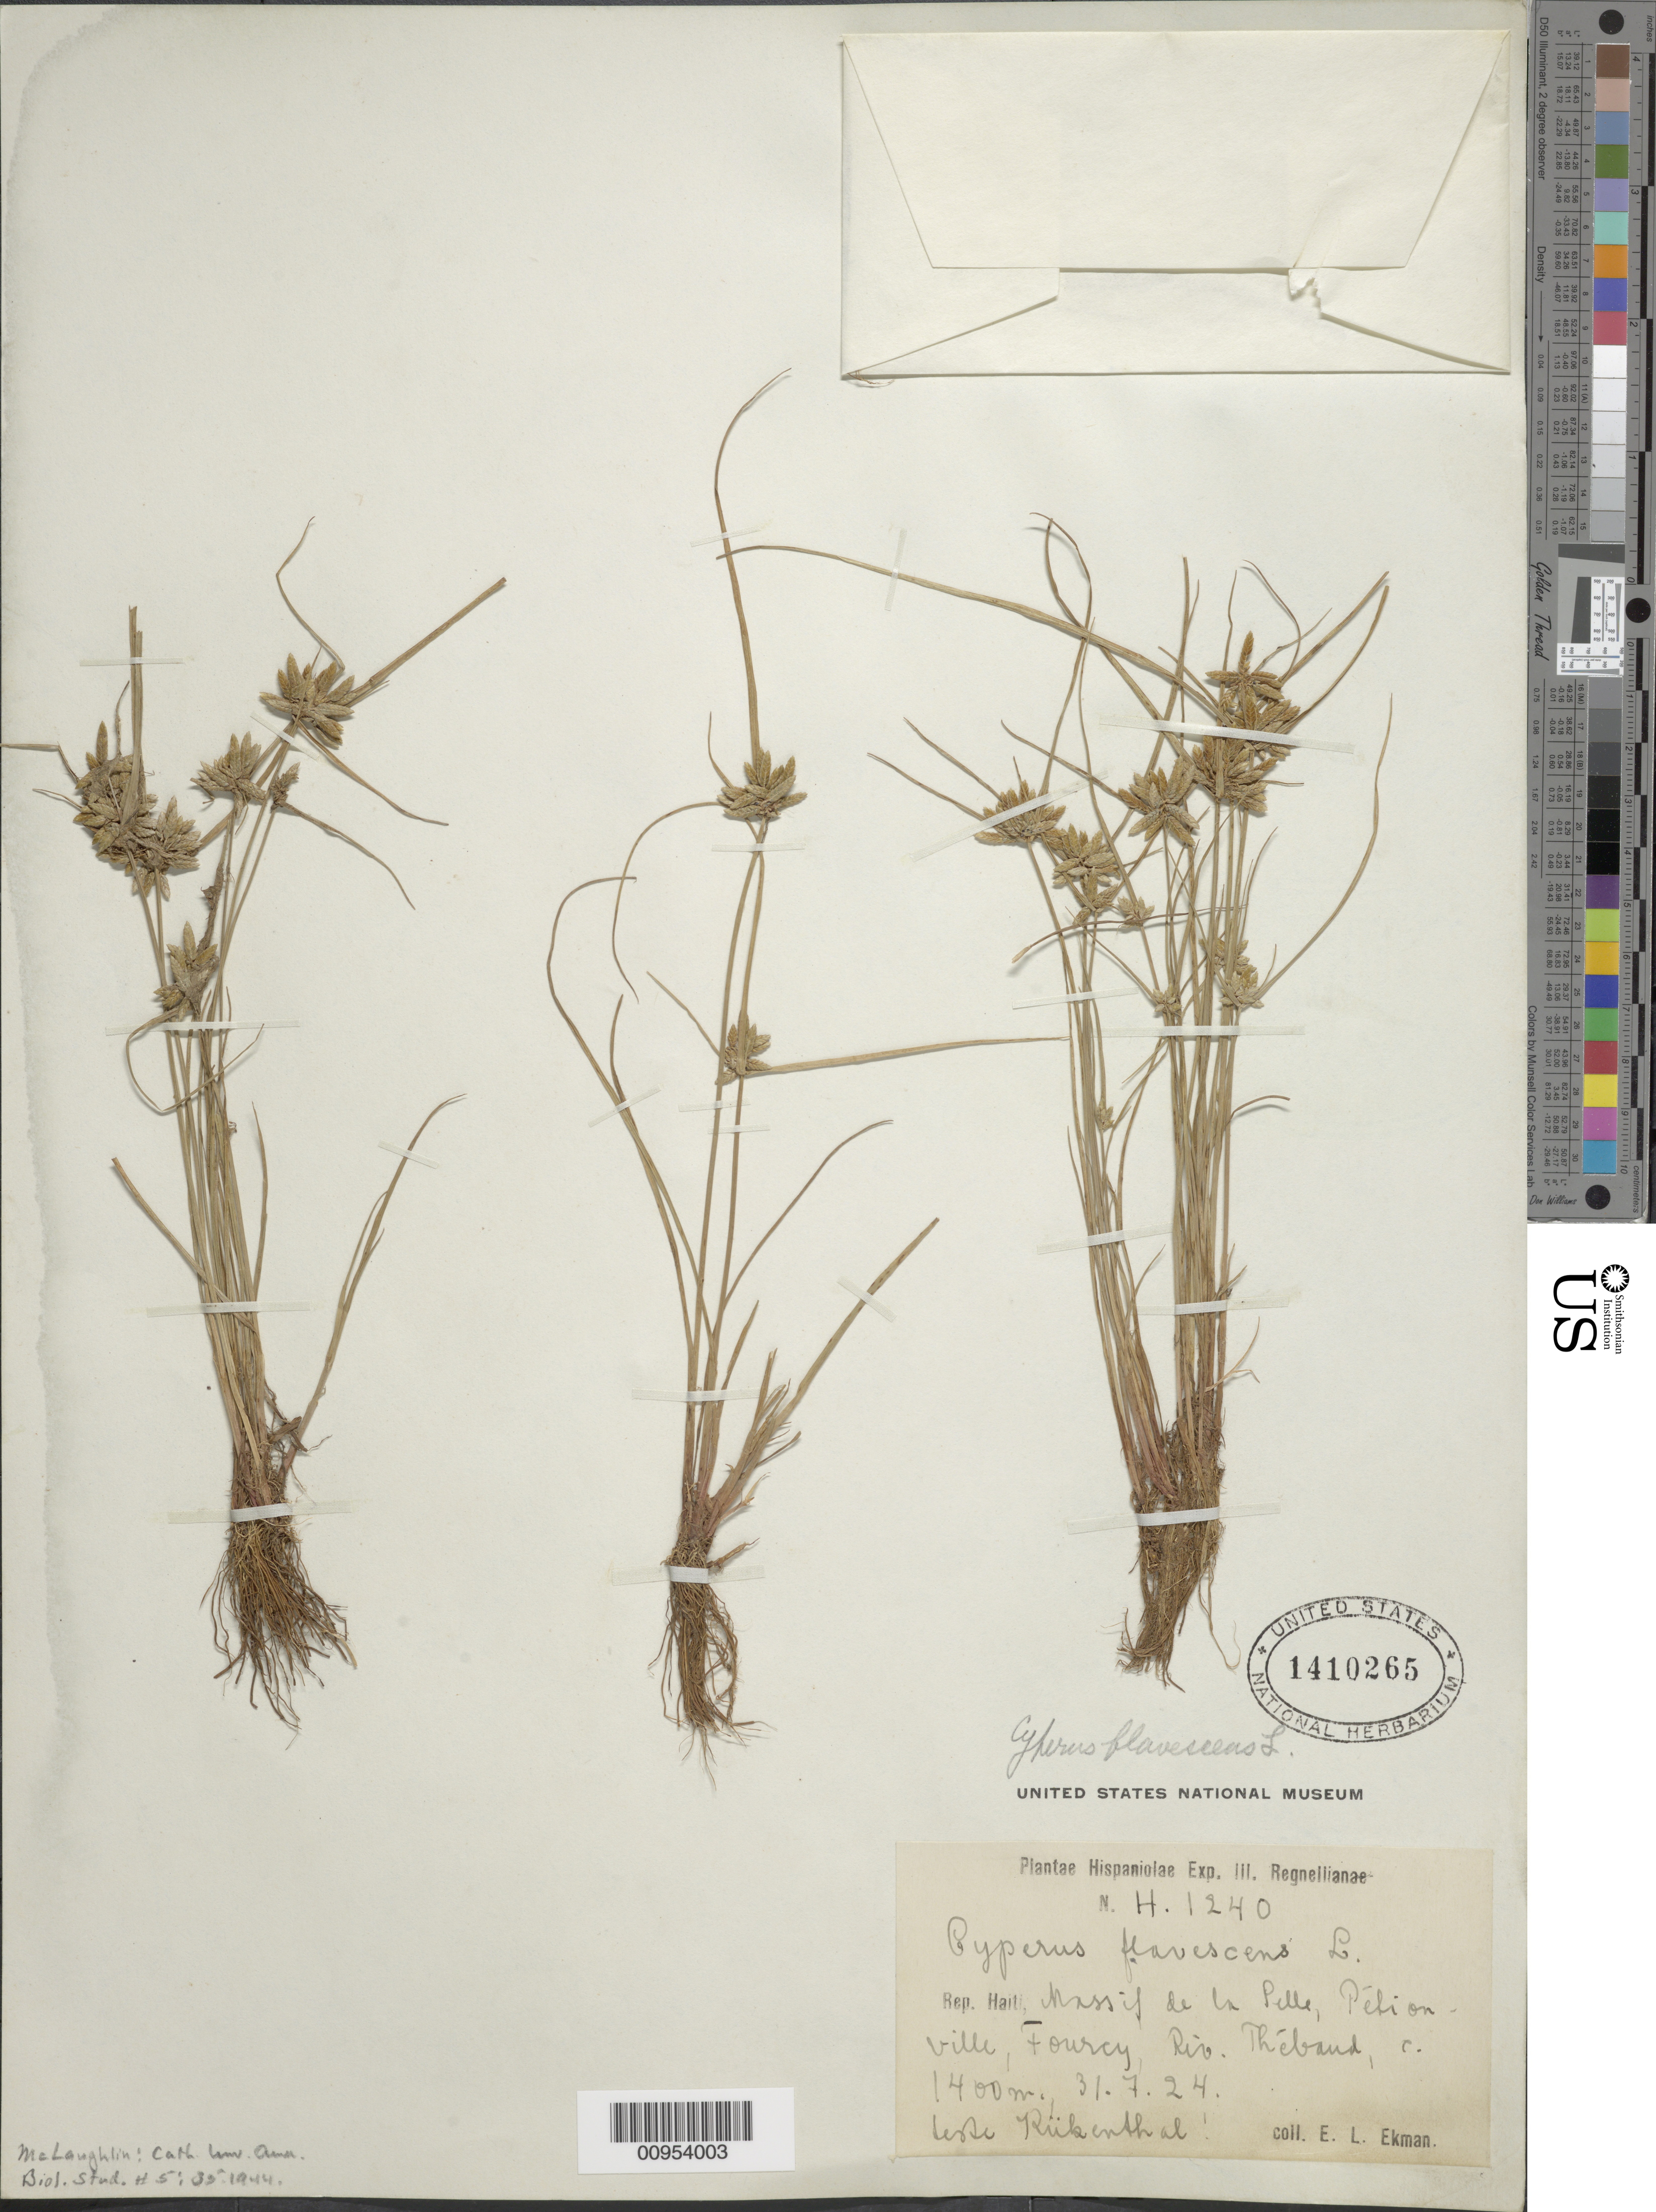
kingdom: Plantae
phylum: Tracheophyta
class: Liliopsida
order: Poales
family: Cyperaceae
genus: Cyperus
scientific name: Cyperus flavescens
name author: L.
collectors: E. L. Ekman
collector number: H 1240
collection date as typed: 31 Jul 1924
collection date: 1924-07-31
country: Haiti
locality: Massif de la Selle, Pétionville, Fourcy, Riv. Thebaud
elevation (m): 1400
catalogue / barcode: US 1410265